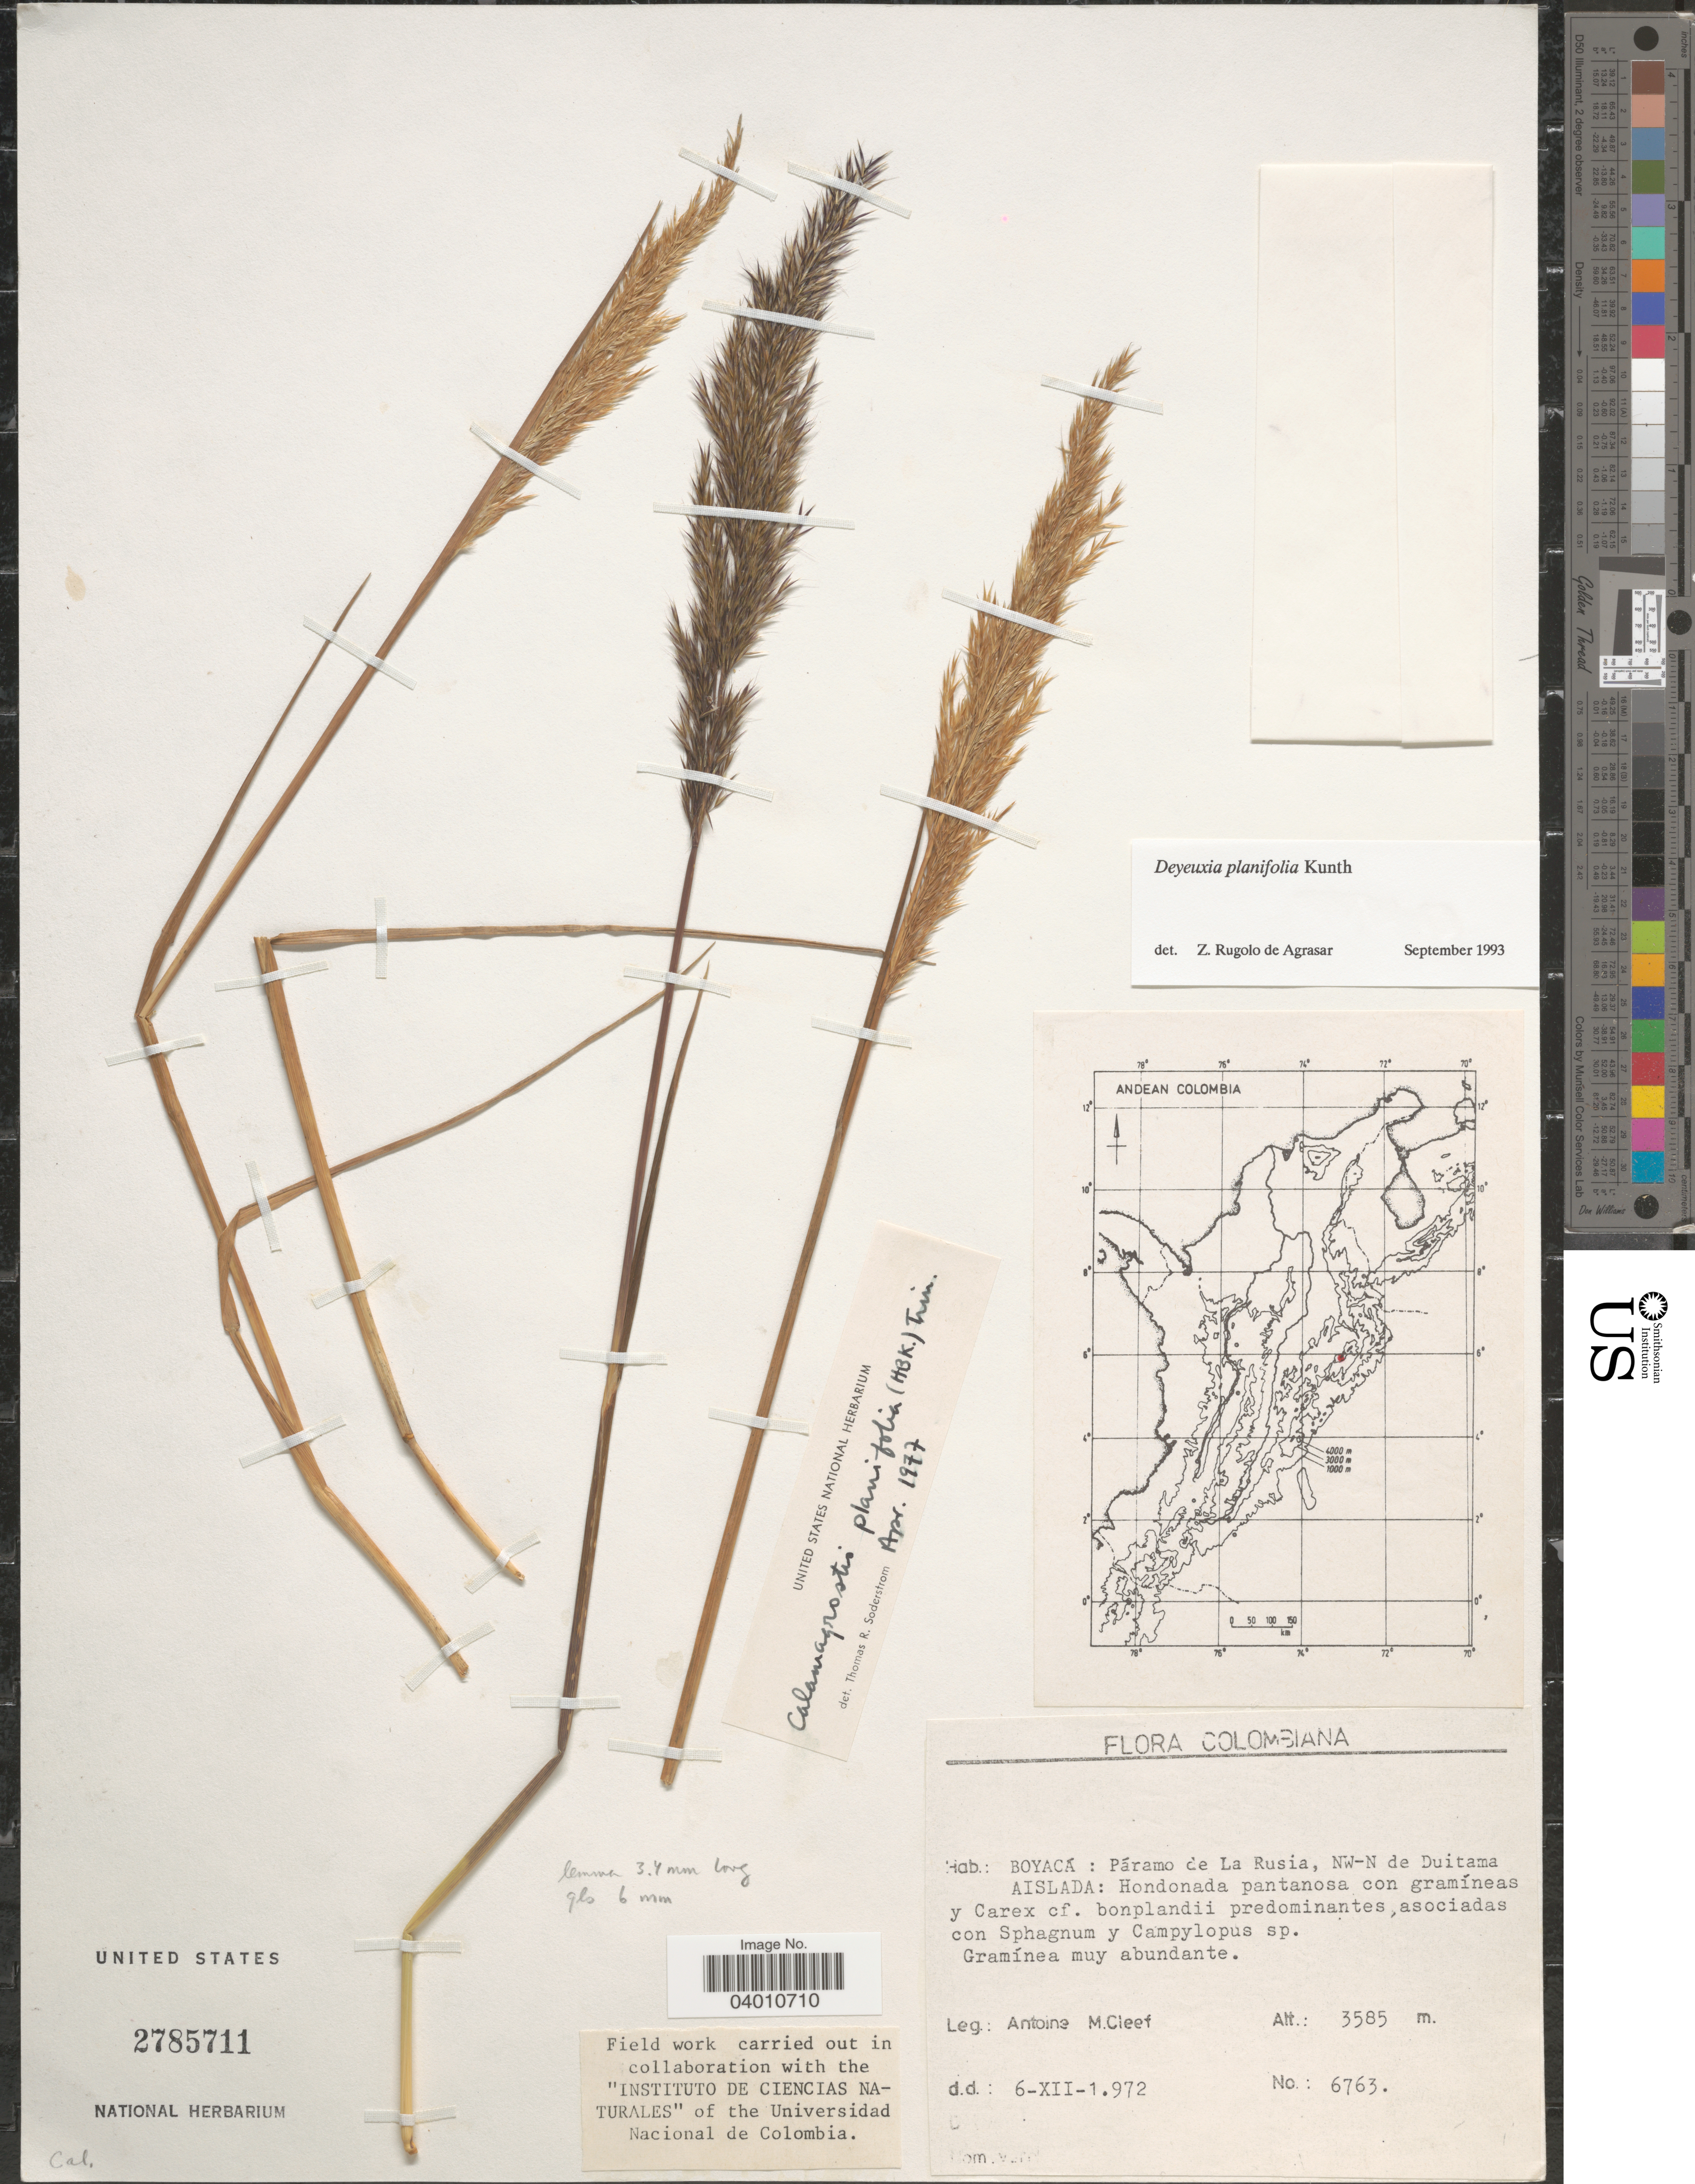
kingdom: Plantae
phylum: Tracheophyta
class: Liliopsida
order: Poales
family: Poaceae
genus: Peyritschia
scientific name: Peyritschia planifolia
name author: (Kunth) P.M. Peterson et al.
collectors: A. M. Cleef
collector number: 6763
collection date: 1972-12-06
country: Colombia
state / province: Boyacá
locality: Páramo de La Rusia, NW-N de Duitama Aislada: Hondonada pantanosa.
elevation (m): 3585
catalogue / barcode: US 2785711